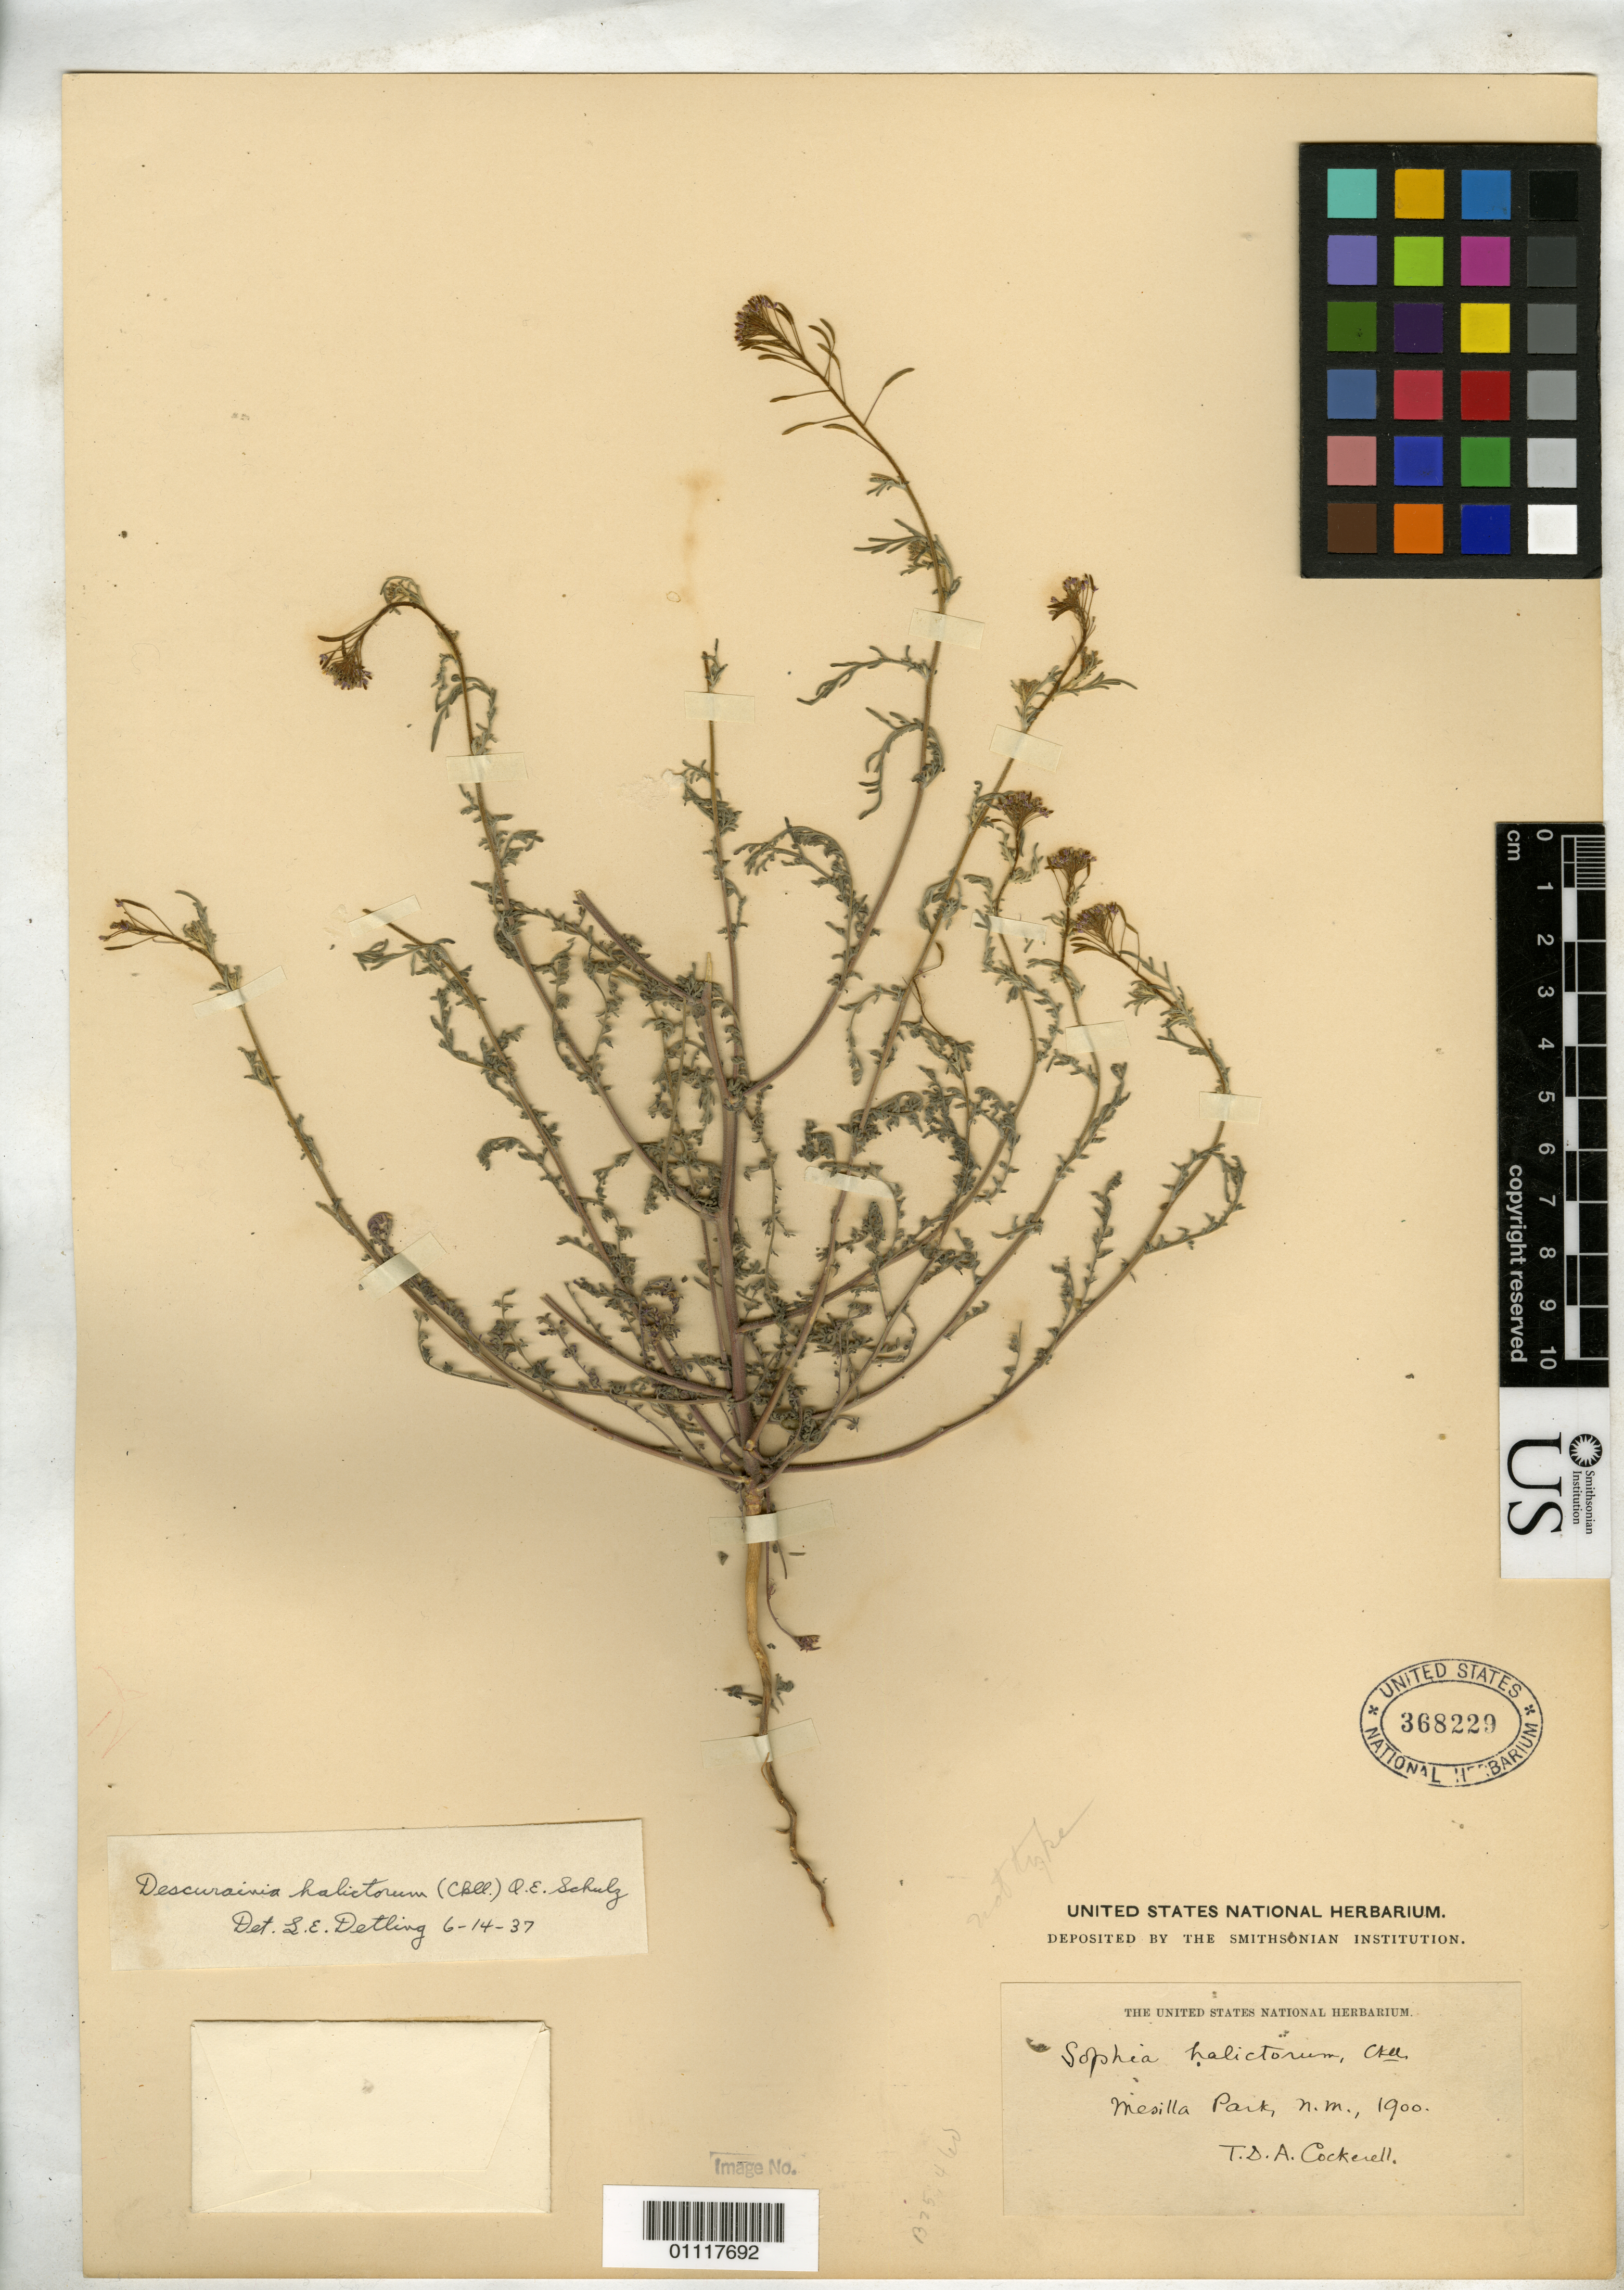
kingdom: Plantae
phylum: Tracheophyta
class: Magnoliopsida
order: Brassicales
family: Brassicaceae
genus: Descurainia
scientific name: Descurainia pinnata subsp. halictorum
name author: (Cockerell) Detling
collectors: T. Cockerell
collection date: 1900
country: United States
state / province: New Mexico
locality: Mesilla Park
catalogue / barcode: US 368229